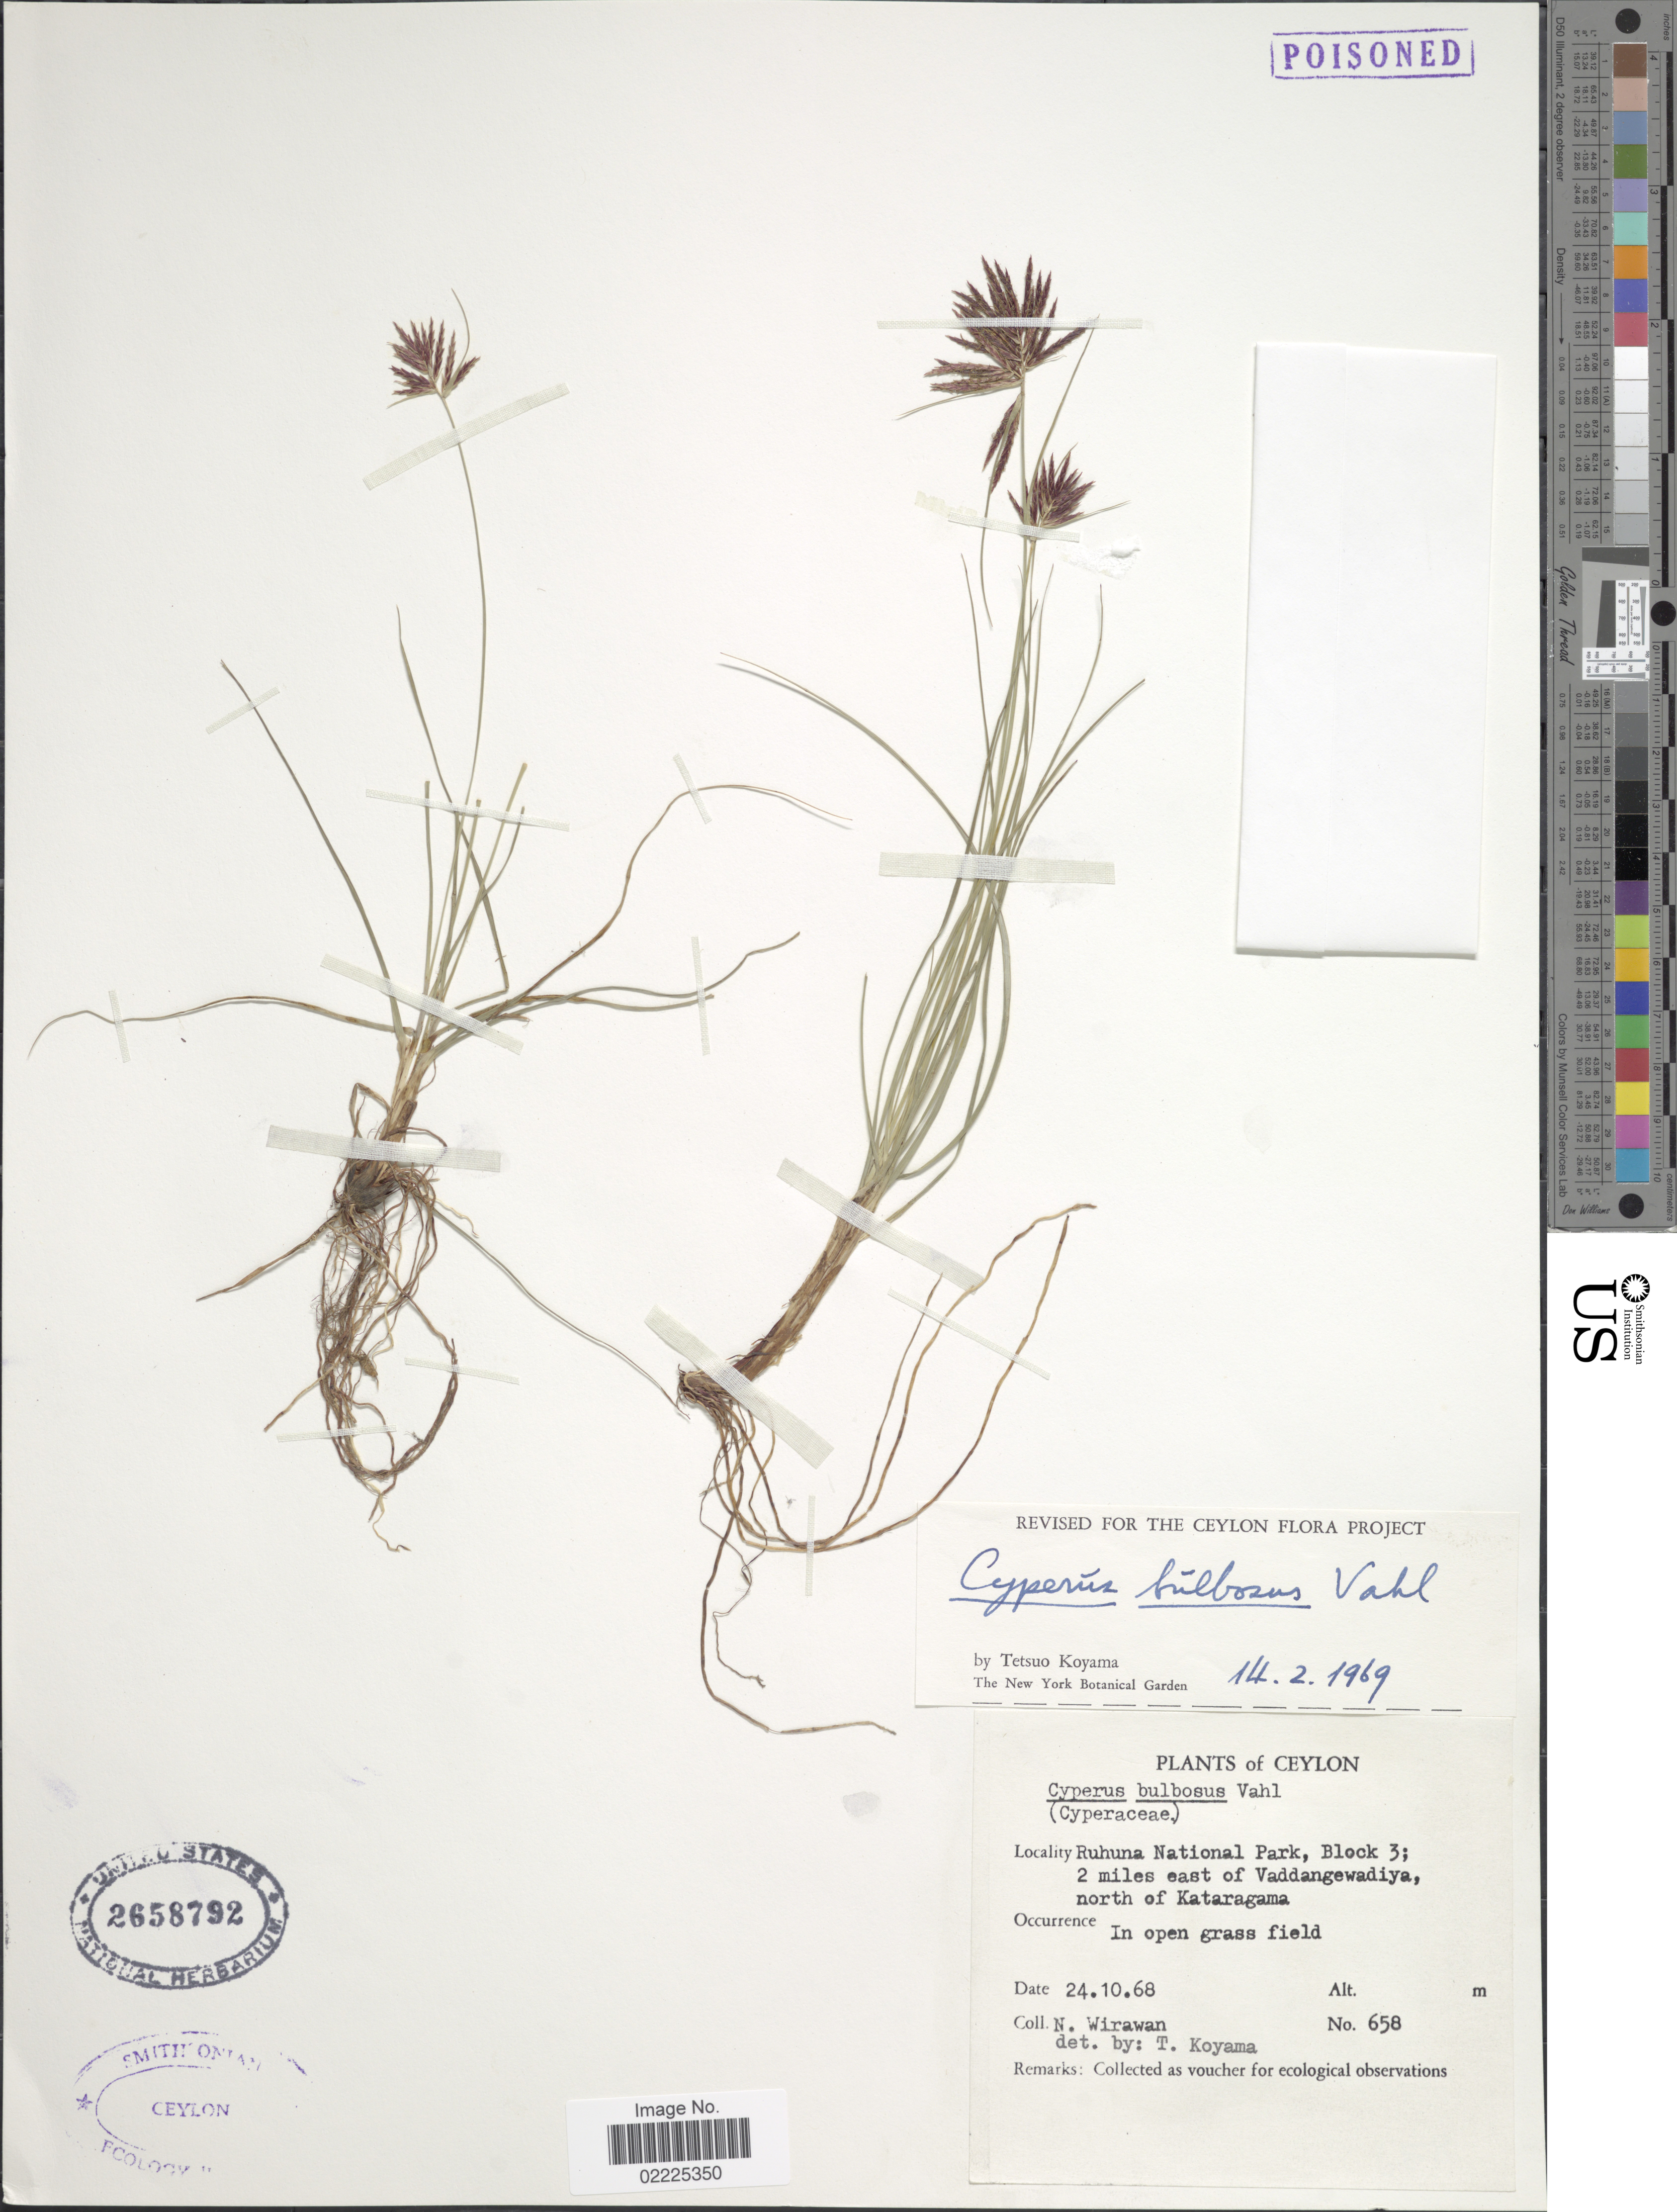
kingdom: Plantae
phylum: Tracheophyta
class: Liliopsida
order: Poales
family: Cyperaceae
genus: Cyperus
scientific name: Cyperus bulbosus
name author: Vahl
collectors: N. Wirawan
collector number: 658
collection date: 1968-10-24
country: Sri Lanka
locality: Ceylon, Ruhuna National Park, Block 3; 2 miles east of Vaddangewadiya, north of Kataragama. In open grass field.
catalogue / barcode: US 2658792